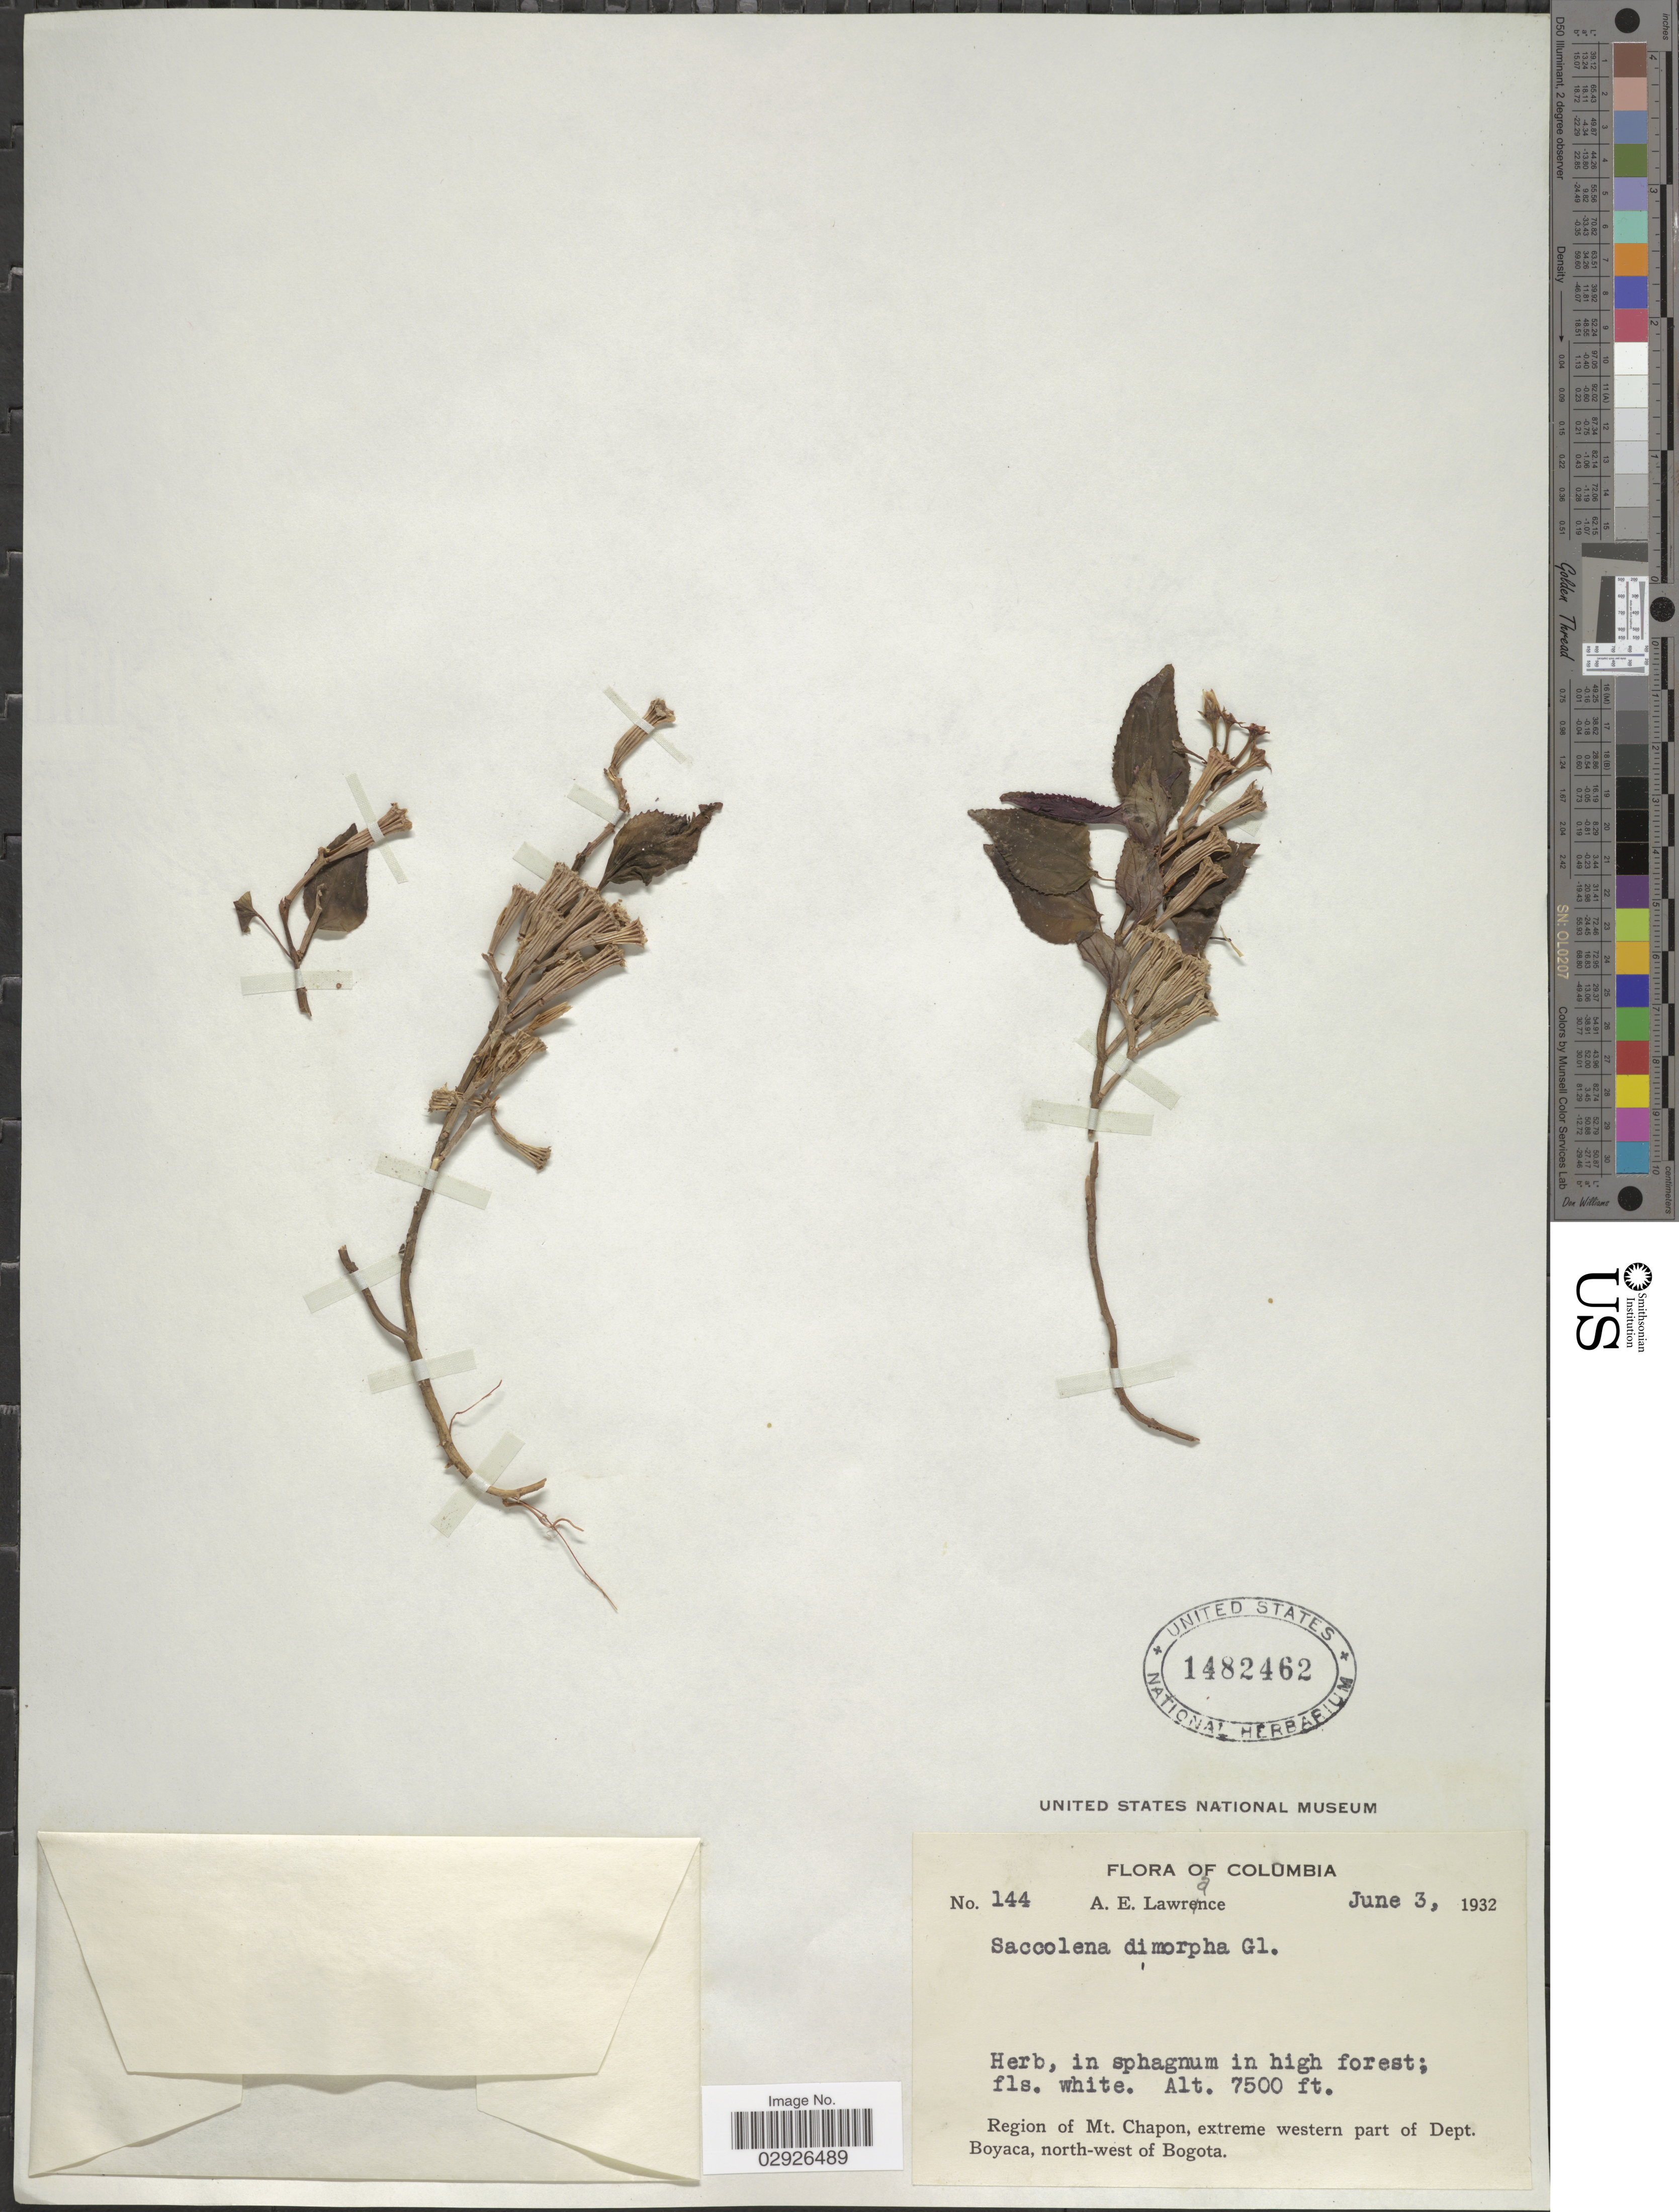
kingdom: Plantae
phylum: Tracheophyta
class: Magnoliopsida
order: Myrtales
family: Melastomataceae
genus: Salpinga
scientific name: Salpinga dimorpha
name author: (Gleason) Wurdack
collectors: A. Lawrance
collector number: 144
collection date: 1932-06-03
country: Colombia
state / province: Boyacá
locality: Region of Mt. Chapon, extreme western part of Dept. Boyaca, north-west of Bogota.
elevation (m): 2286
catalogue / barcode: US 148462